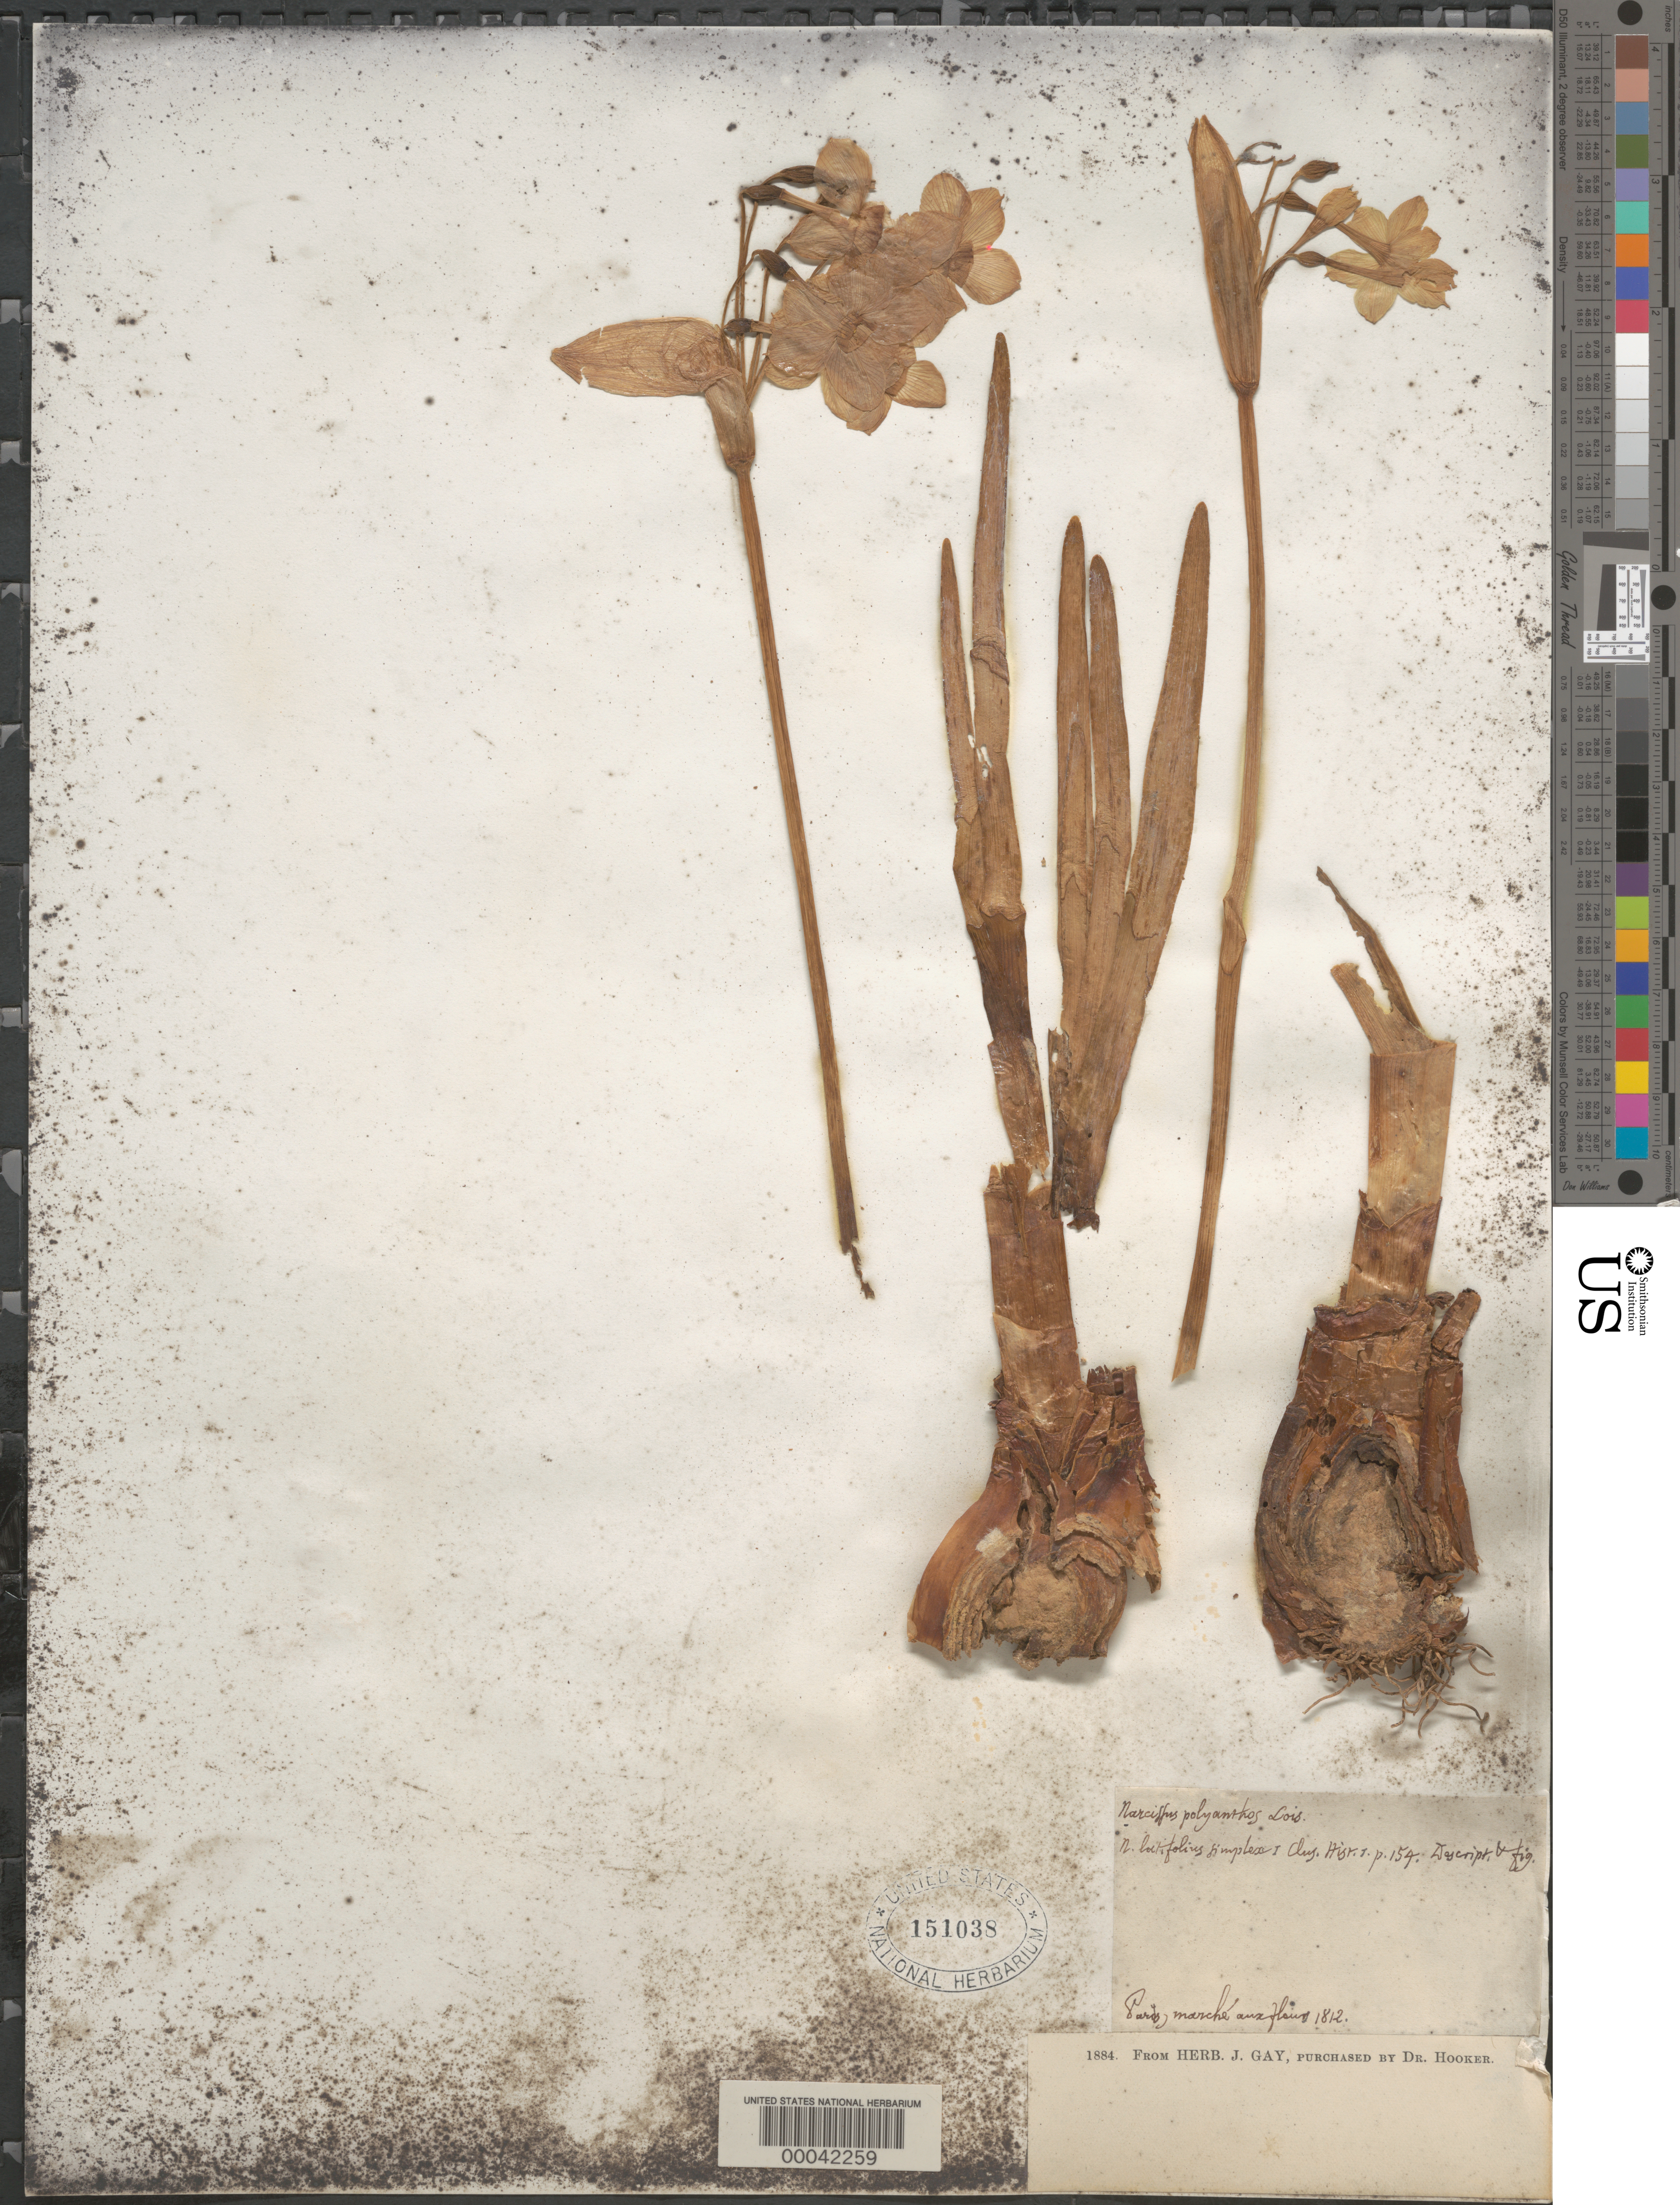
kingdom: Plantae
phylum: Tracheophyta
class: Liliopsida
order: Asparagales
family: Amaryllidaceae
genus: Narcissus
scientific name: Narcissus polyanthos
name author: Loisel.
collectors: ex herb. J. Gay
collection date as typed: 1812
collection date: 1812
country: France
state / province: Île-de-France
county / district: Paris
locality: Paris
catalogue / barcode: US 151038